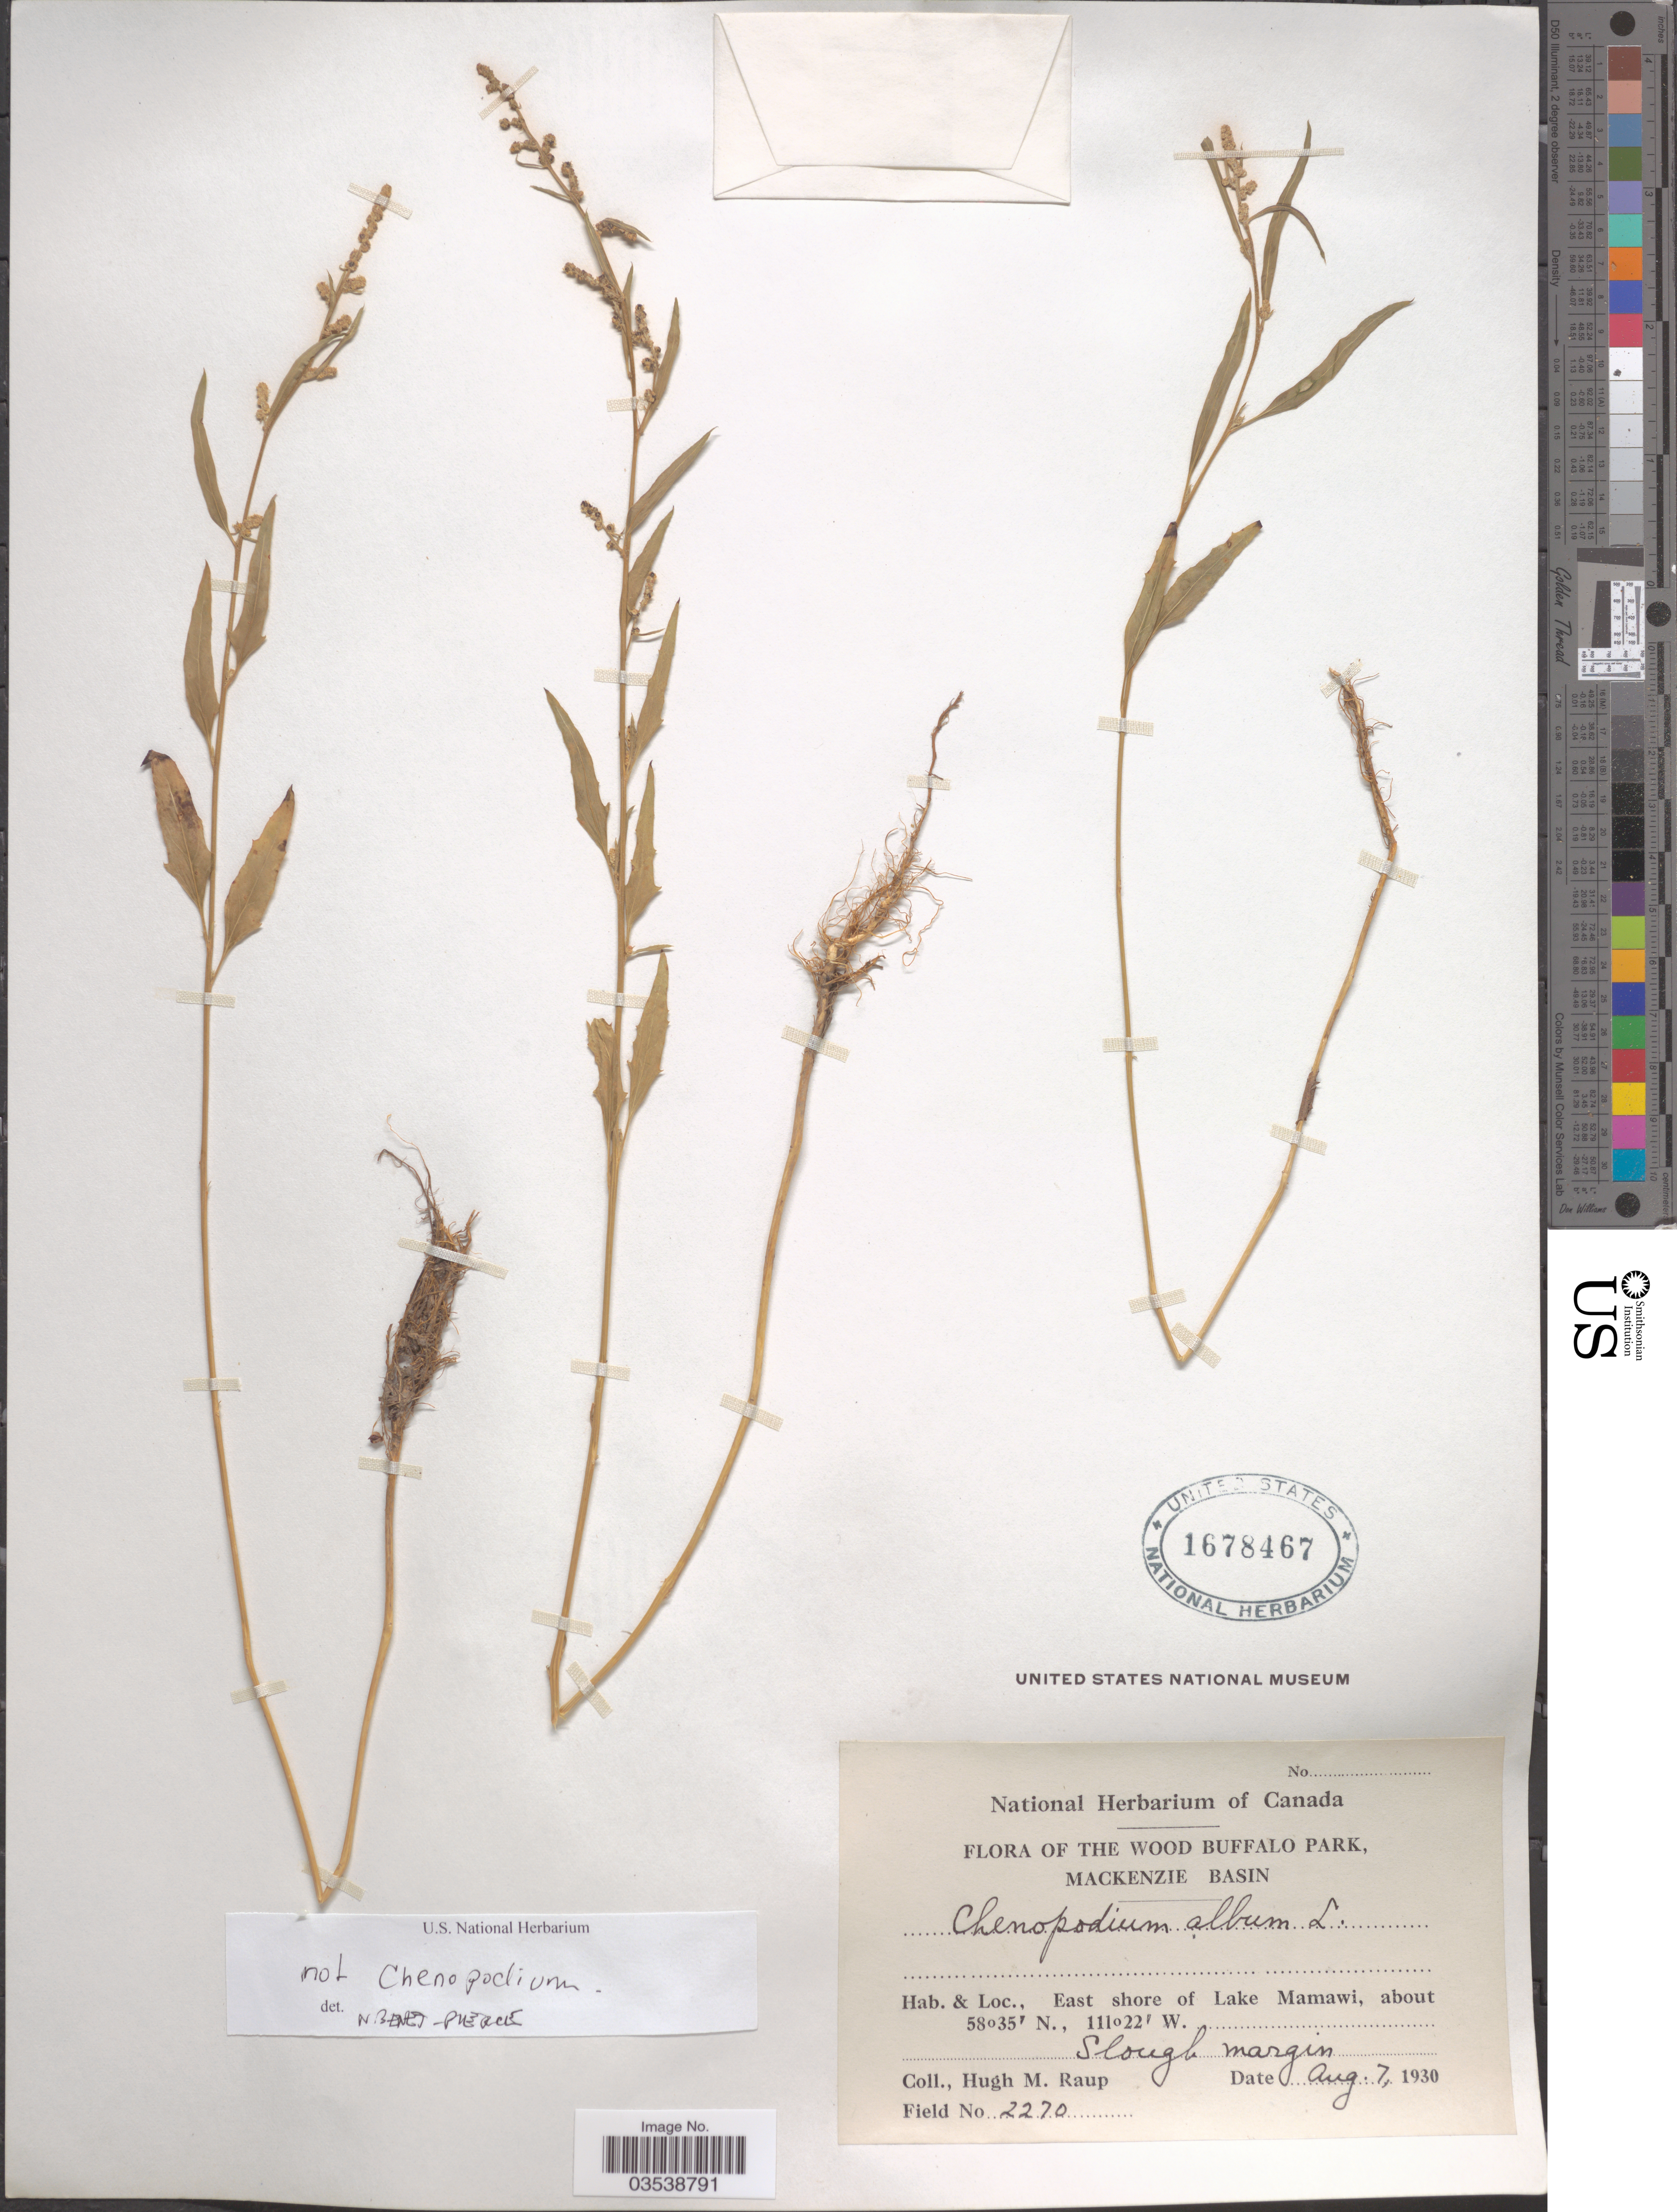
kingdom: Plantae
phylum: Tracheophyta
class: Magnoliopsida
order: Caryophyllales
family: Amaranthaceae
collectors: H. Raup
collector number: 2270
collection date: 1930-08-07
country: Canada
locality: The Wood Buffalo Park, Mackenzie Basin. East shore of Lake Mamawi.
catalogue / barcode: US 1678467